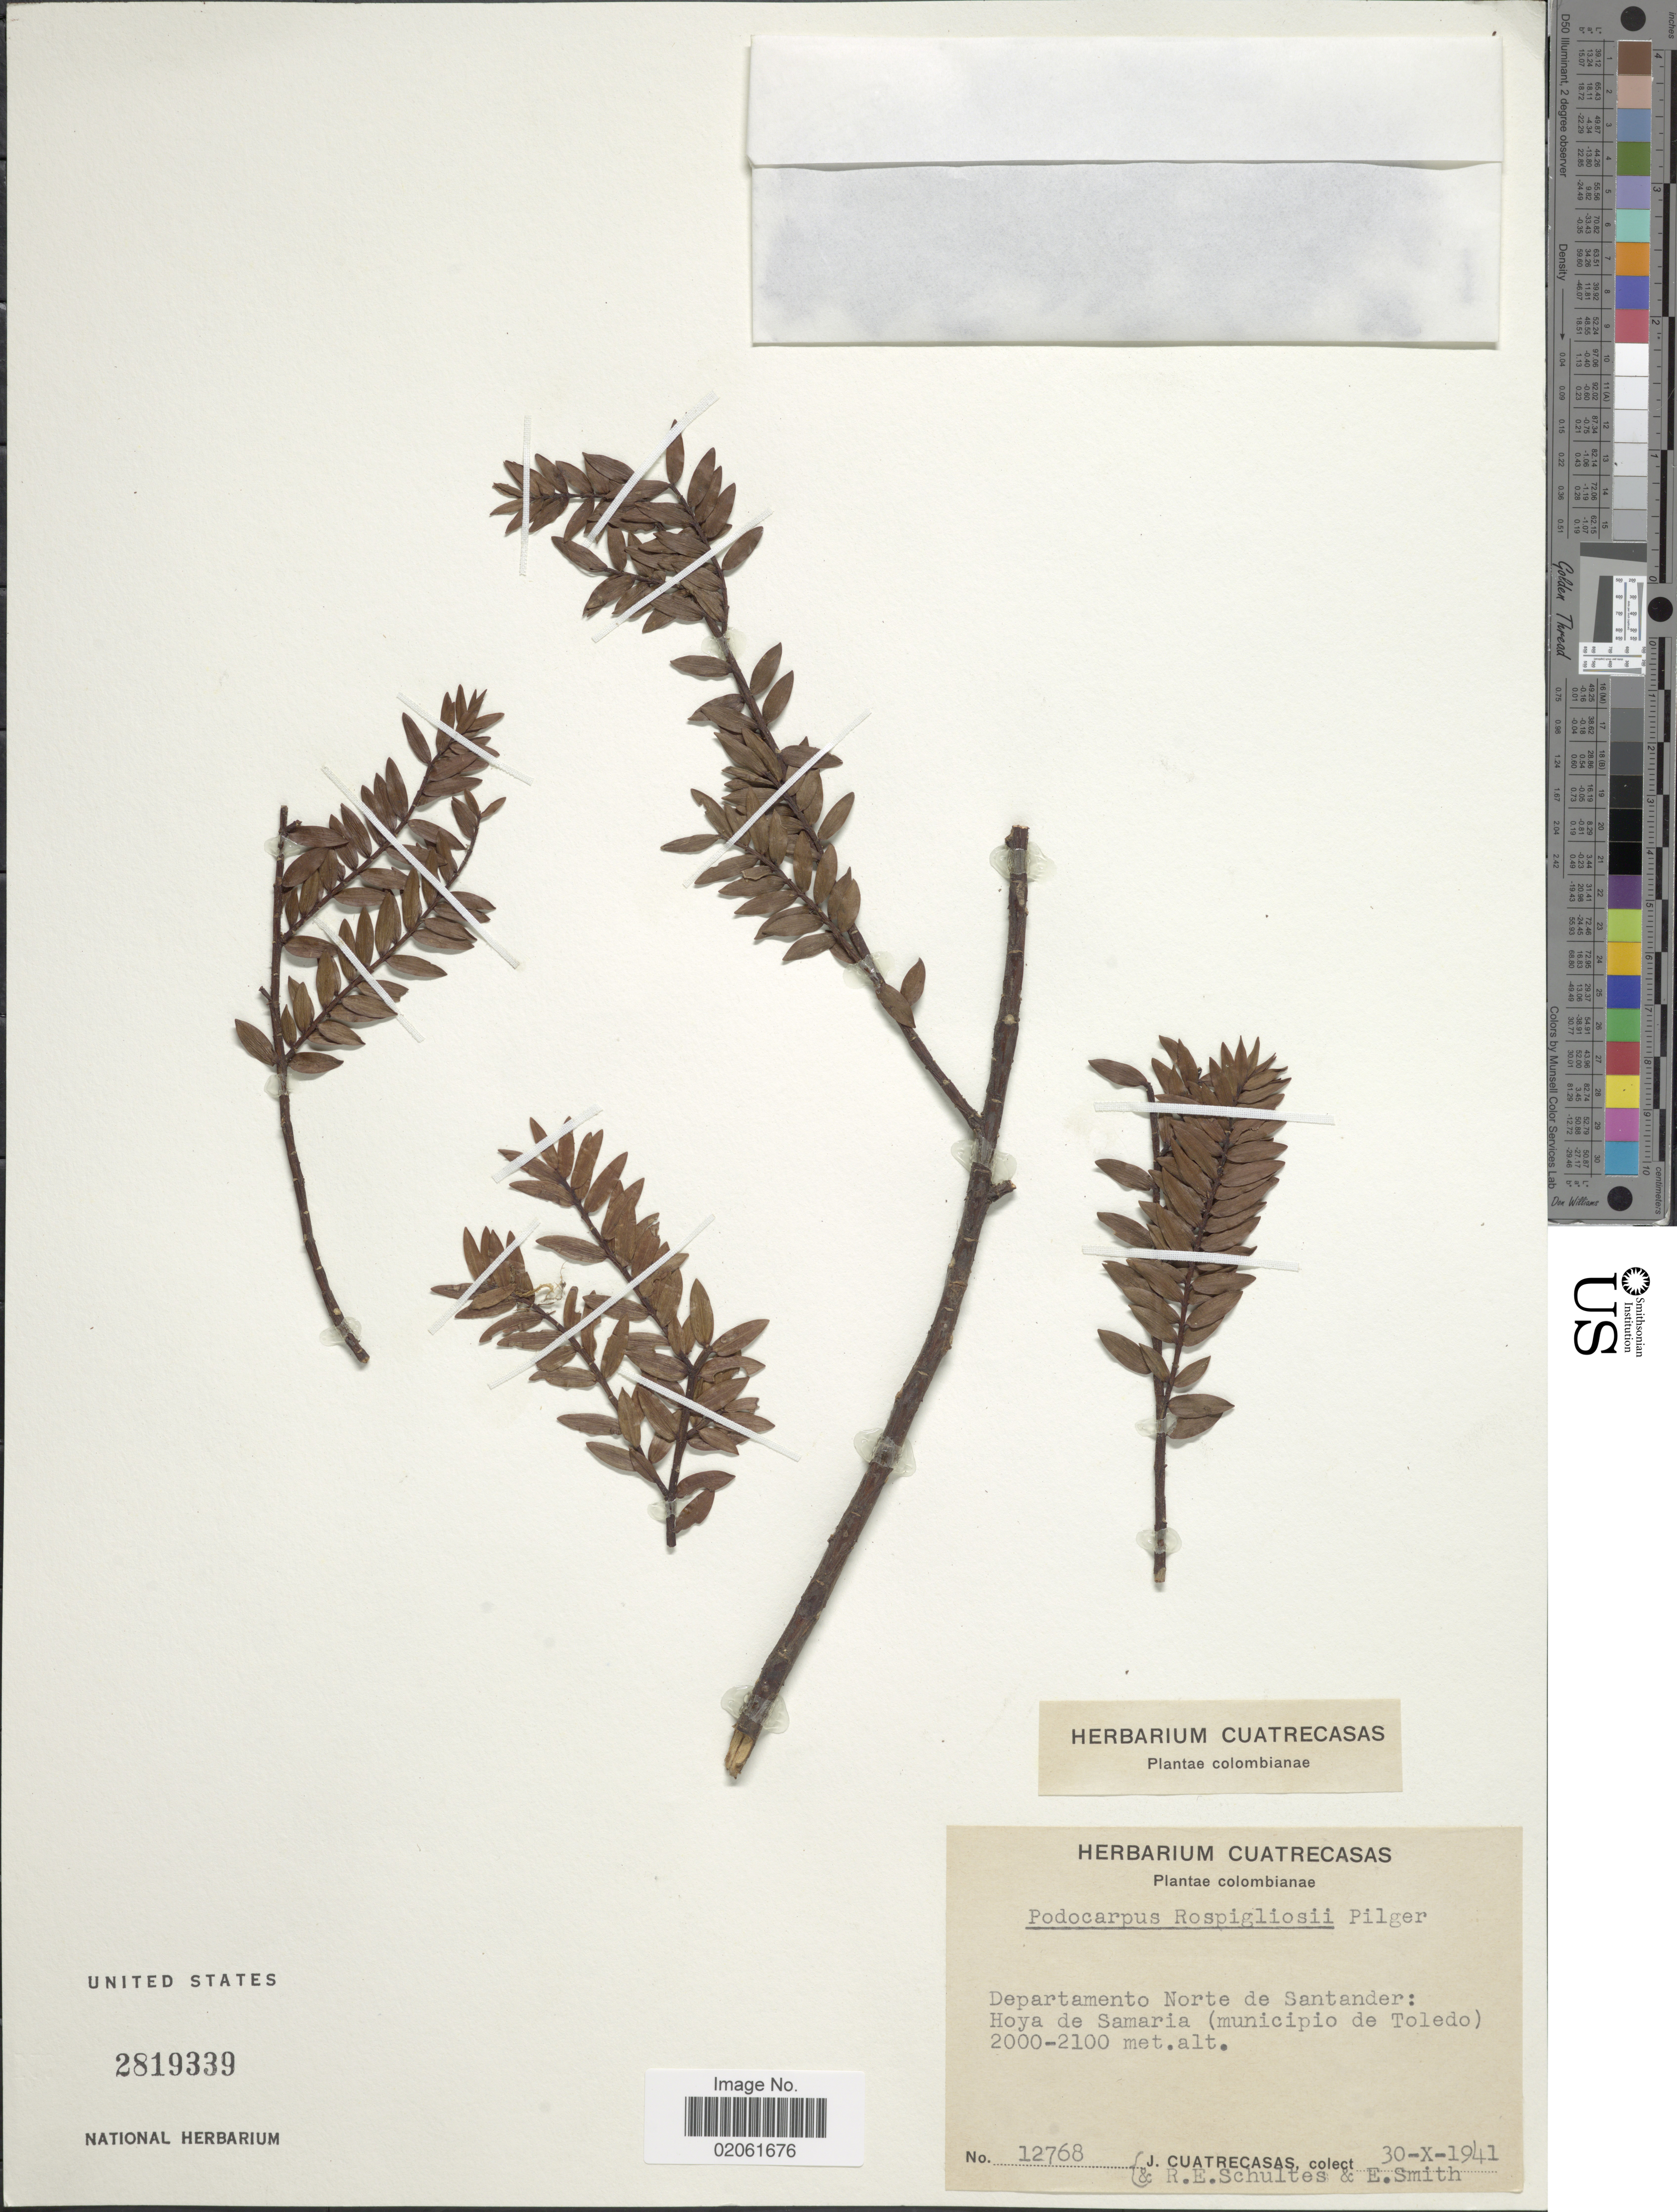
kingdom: Plantae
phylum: Tracheophyta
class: Pinopsida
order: Pinales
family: Podocarpaceae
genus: Podocarpus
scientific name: Podocarpus rospigliosii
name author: Pilg.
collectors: J. Cuatrecasas, R. E. Schultes & E. Smith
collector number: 12768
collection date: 1941-10-30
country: Colombia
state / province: Norte de Santander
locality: Hoya de Samaria (municipio de Toledo)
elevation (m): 2000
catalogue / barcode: US 2819339